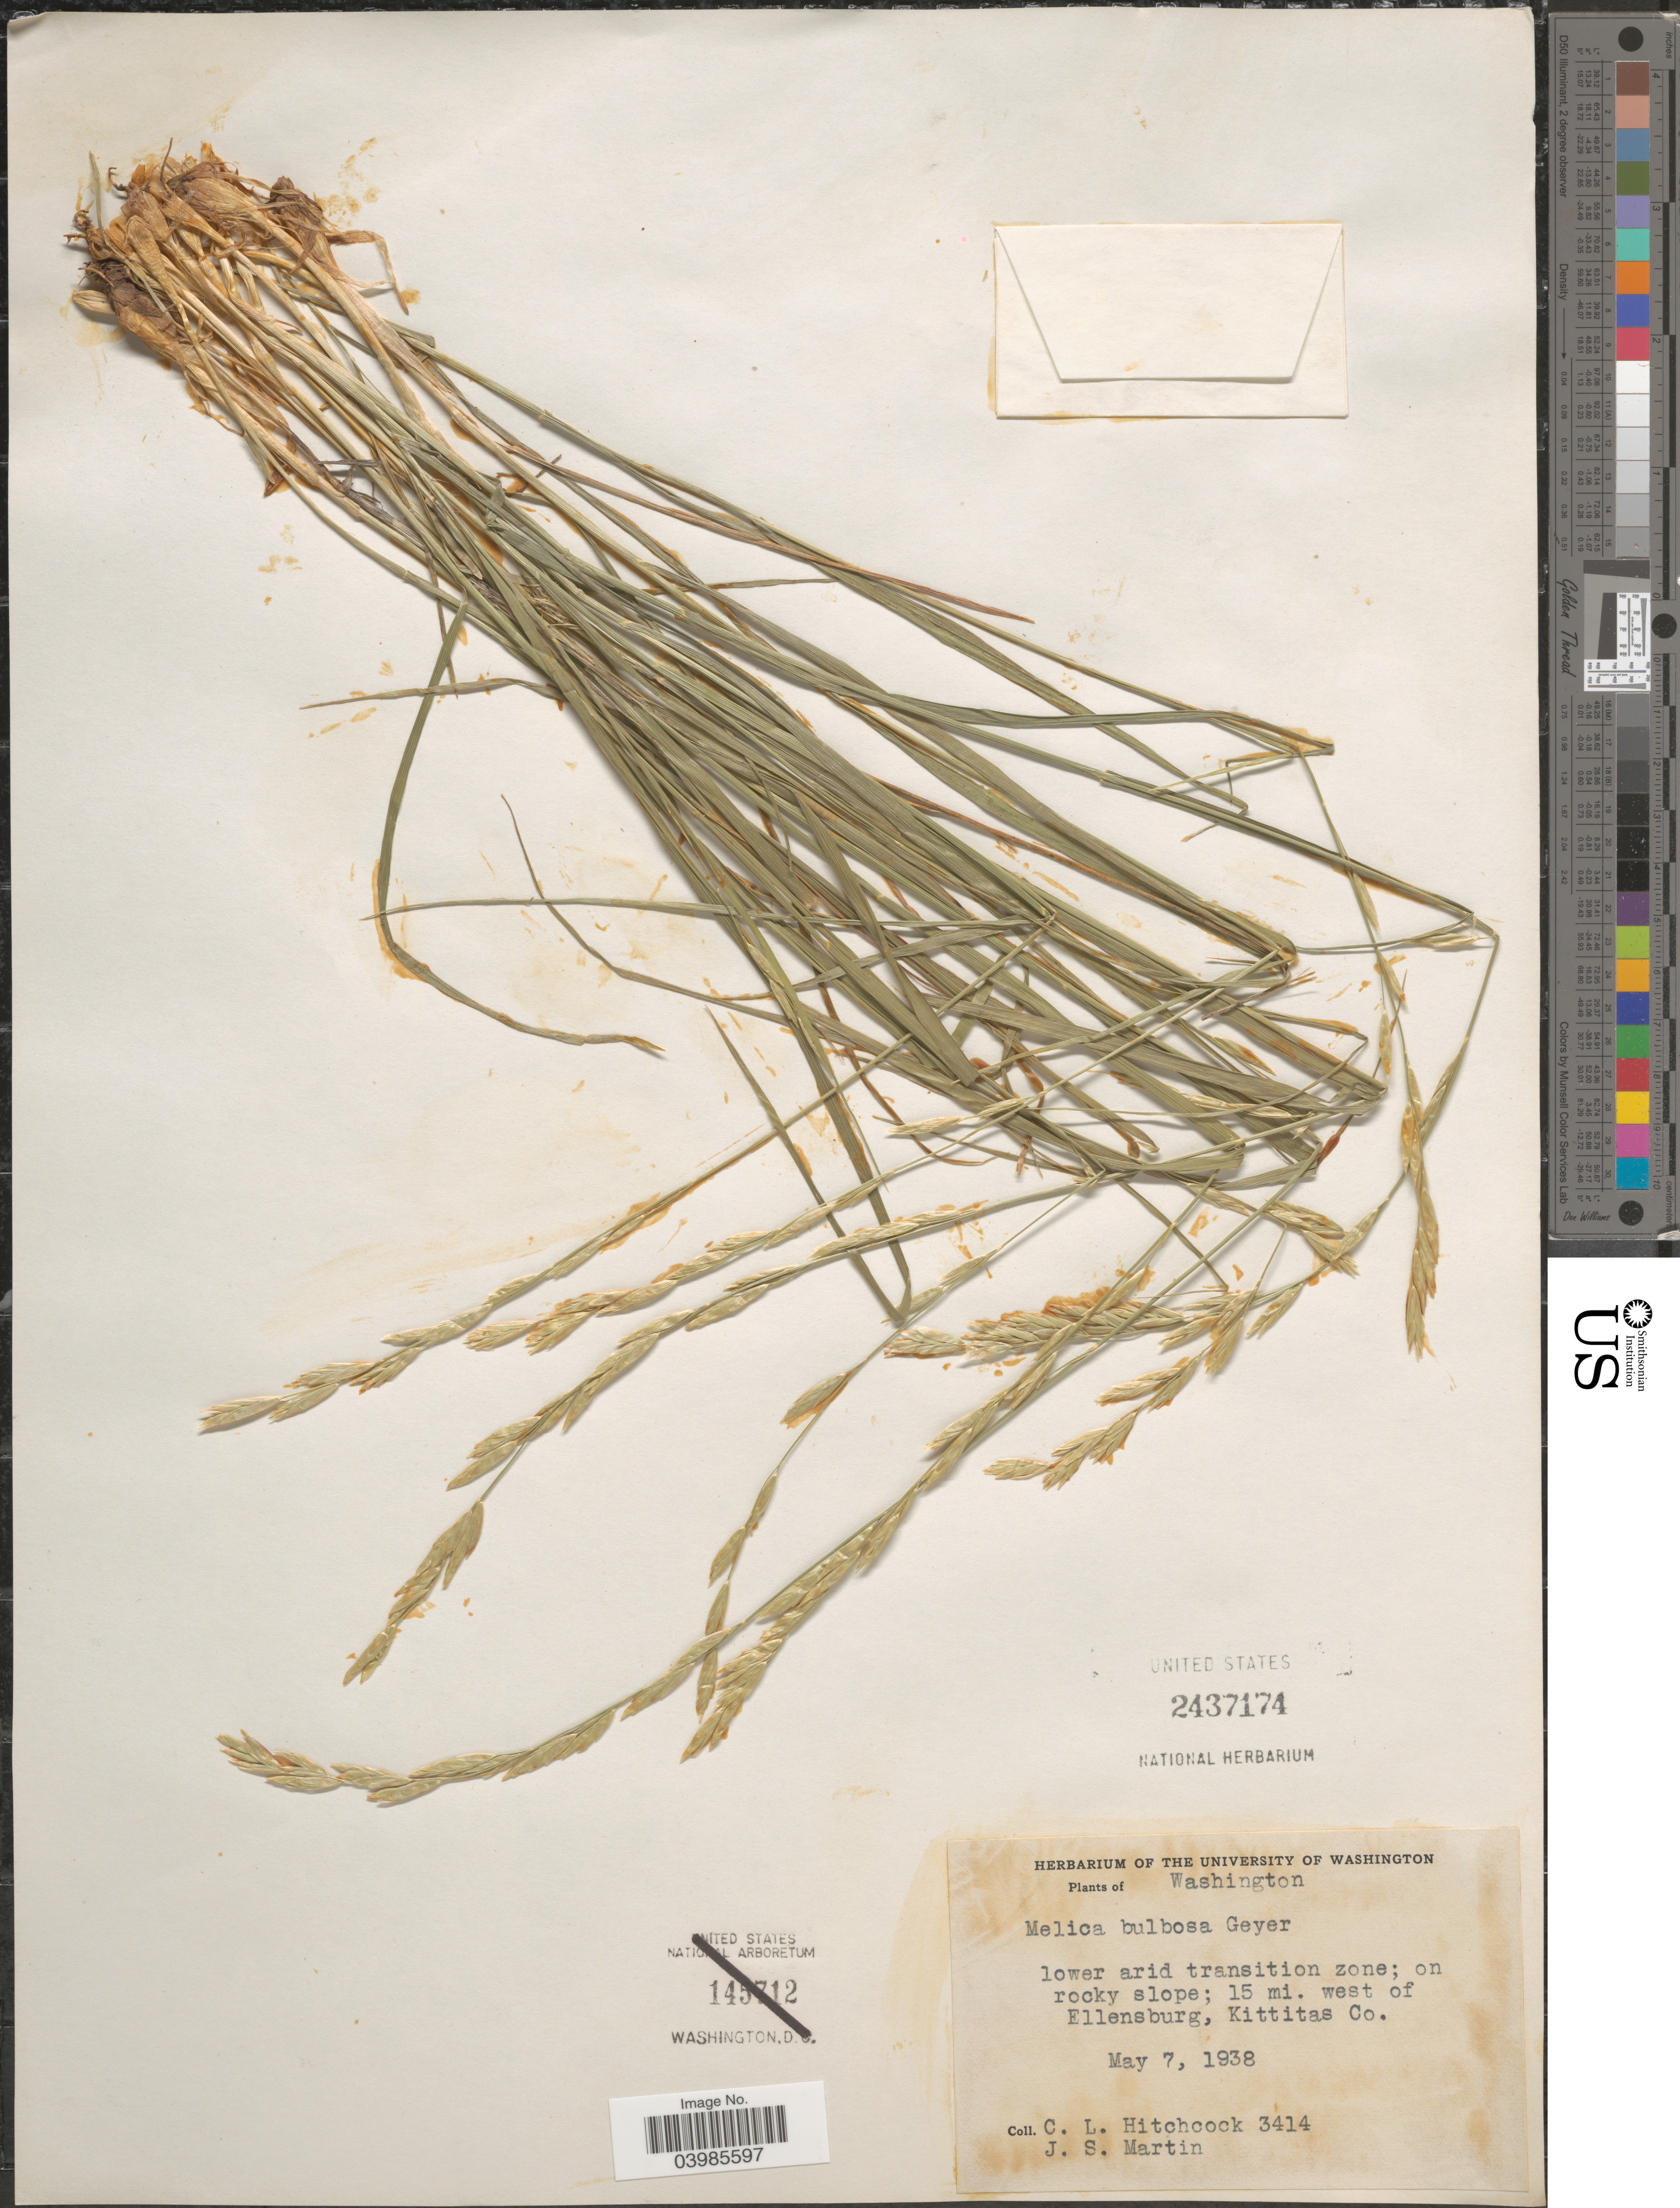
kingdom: Plantae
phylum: Tracheophyta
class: Liliopsida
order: Poales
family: Poaceae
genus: Melica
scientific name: Melica bulbosa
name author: Geyer ex Porter & J.M. Coult.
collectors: C. L. Hitchcock & J. S. Martin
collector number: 3414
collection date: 1938-05-07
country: United States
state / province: Washington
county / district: Kittitas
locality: Lower arid transition zone; on rocky slope; 15 mi. west of Ellensburg, Kittitas Co.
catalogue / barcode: US 2437174